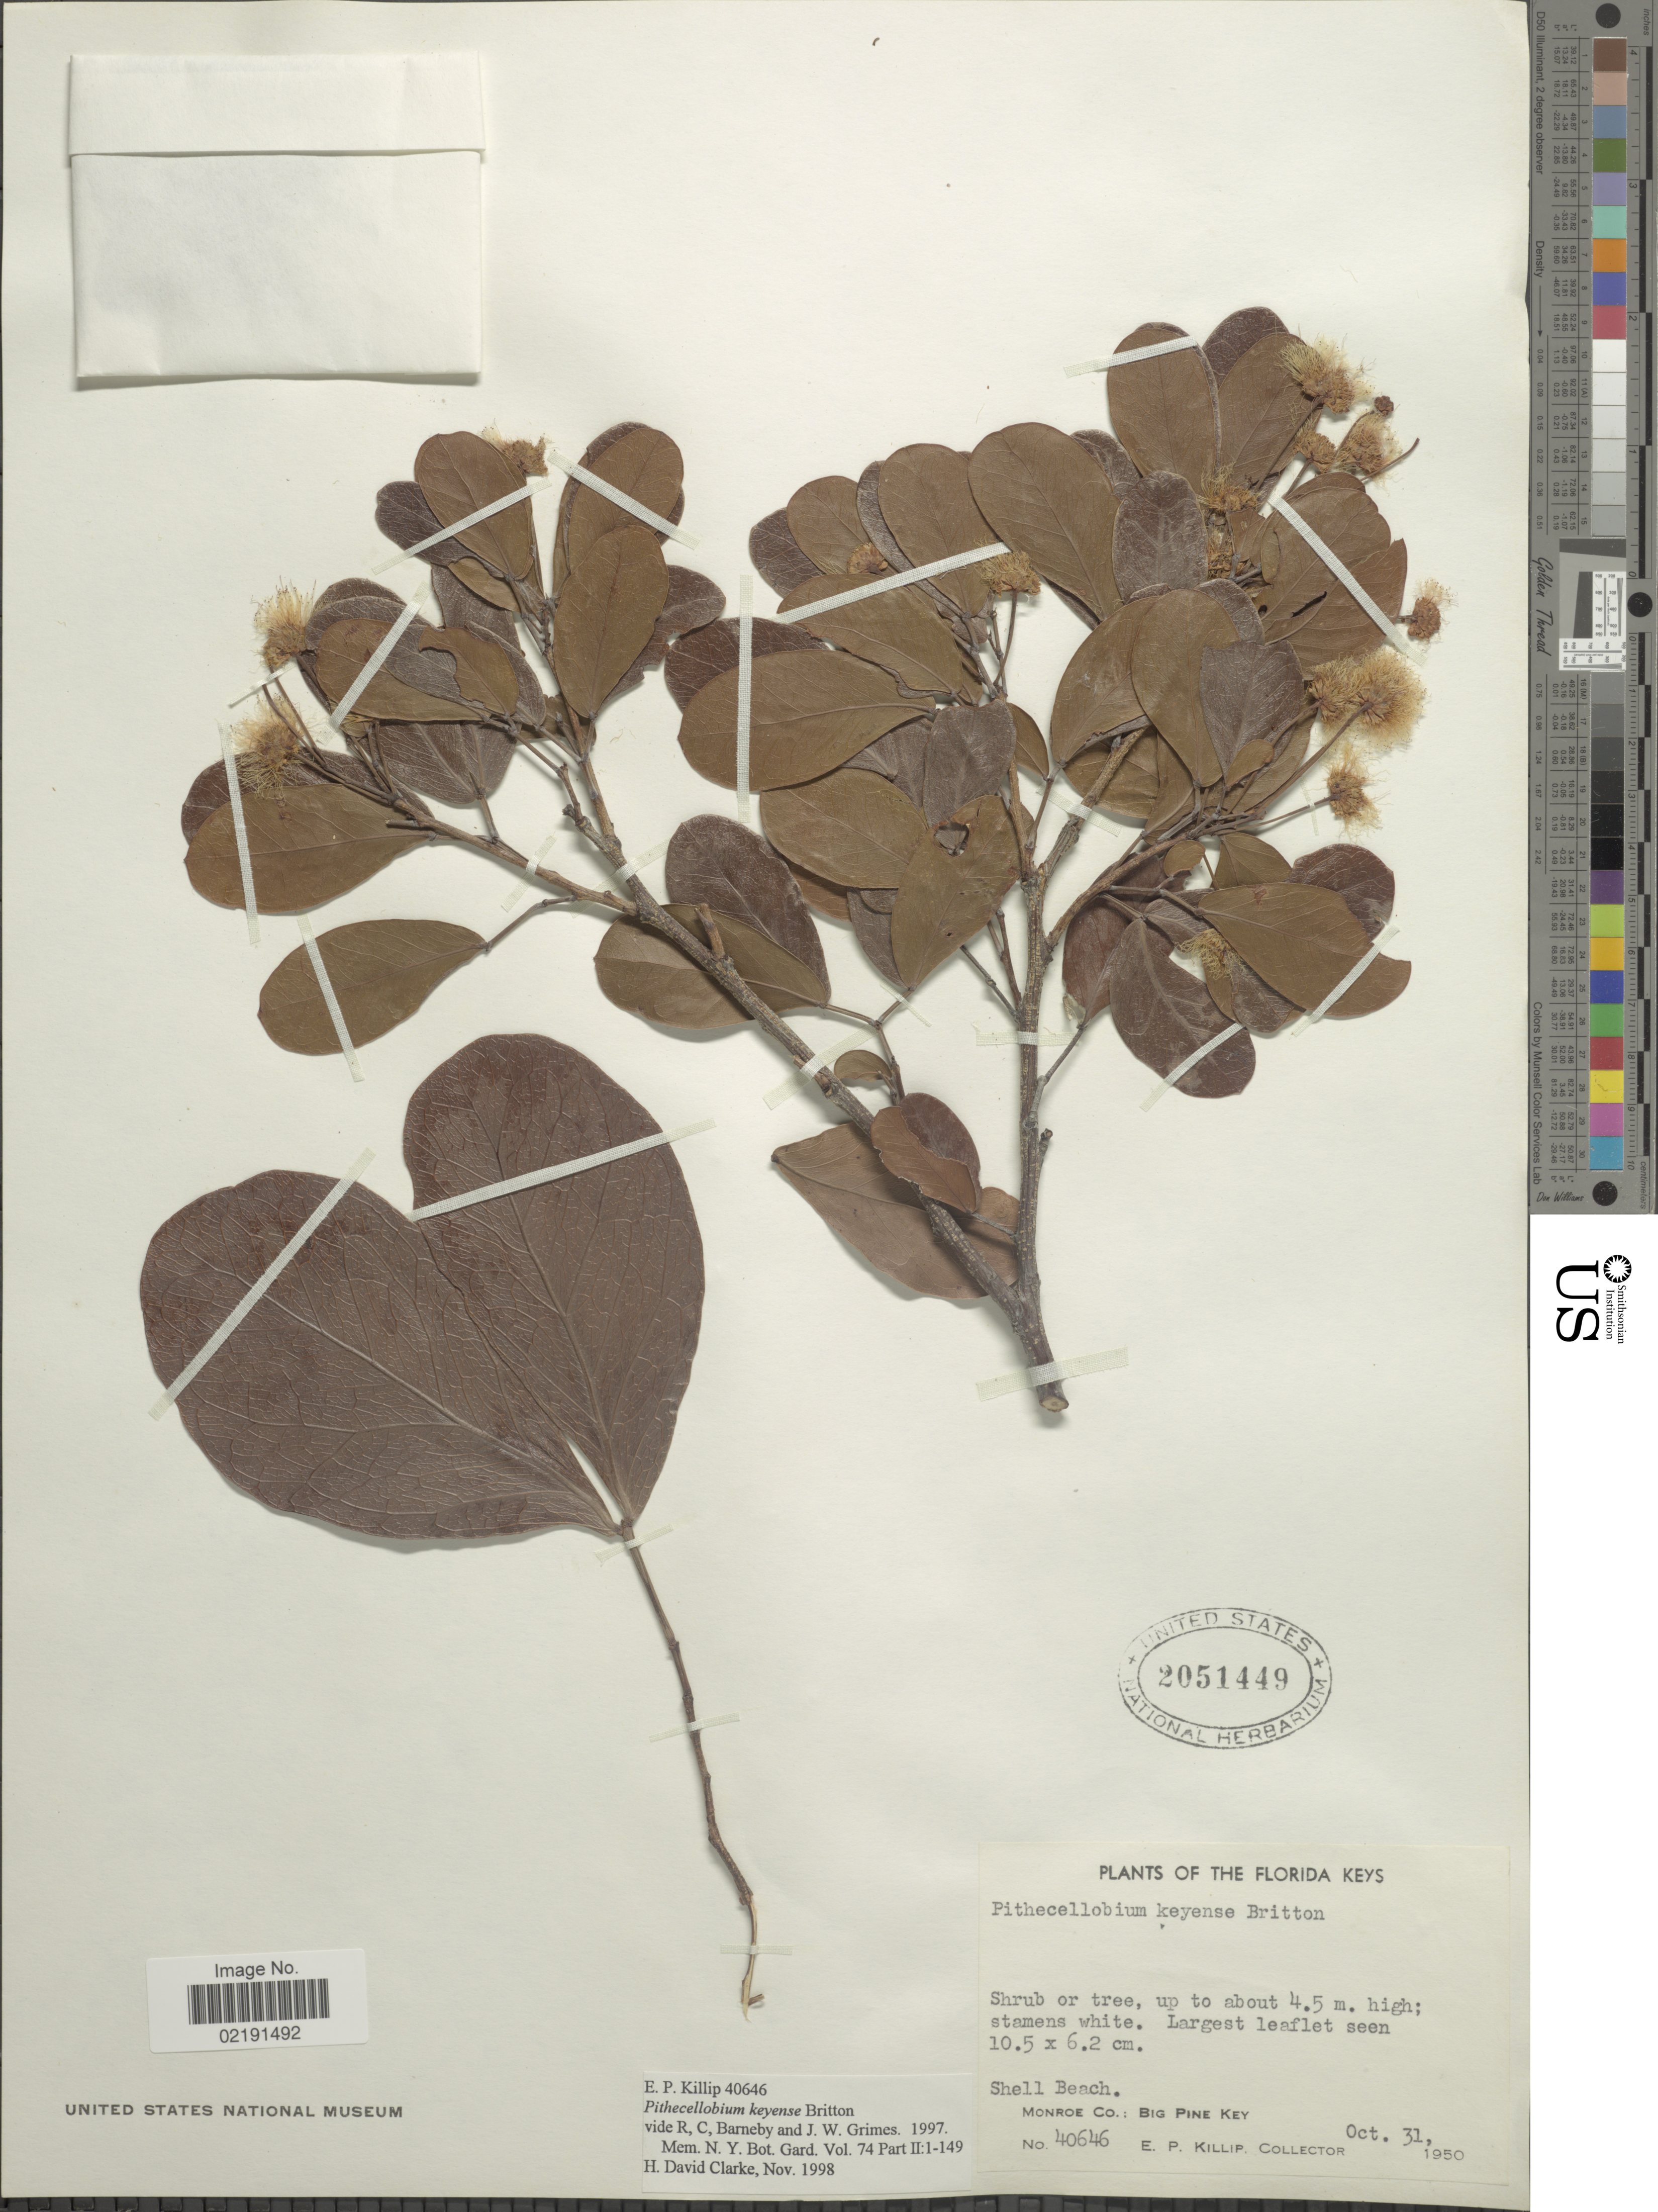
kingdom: Plantae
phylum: Tracheophyta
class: Magnoliopsida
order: Fabales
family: Fabaceae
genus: Pithecellobium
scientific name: Pithecellobium keyense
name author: Britton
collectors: E. P. Killip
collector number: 40646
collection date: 1950-10-31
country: United States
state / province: Florida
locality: Florida Keys. Shell Beach. Monroe Co.: Big Pine Key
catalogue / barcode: US 2051449